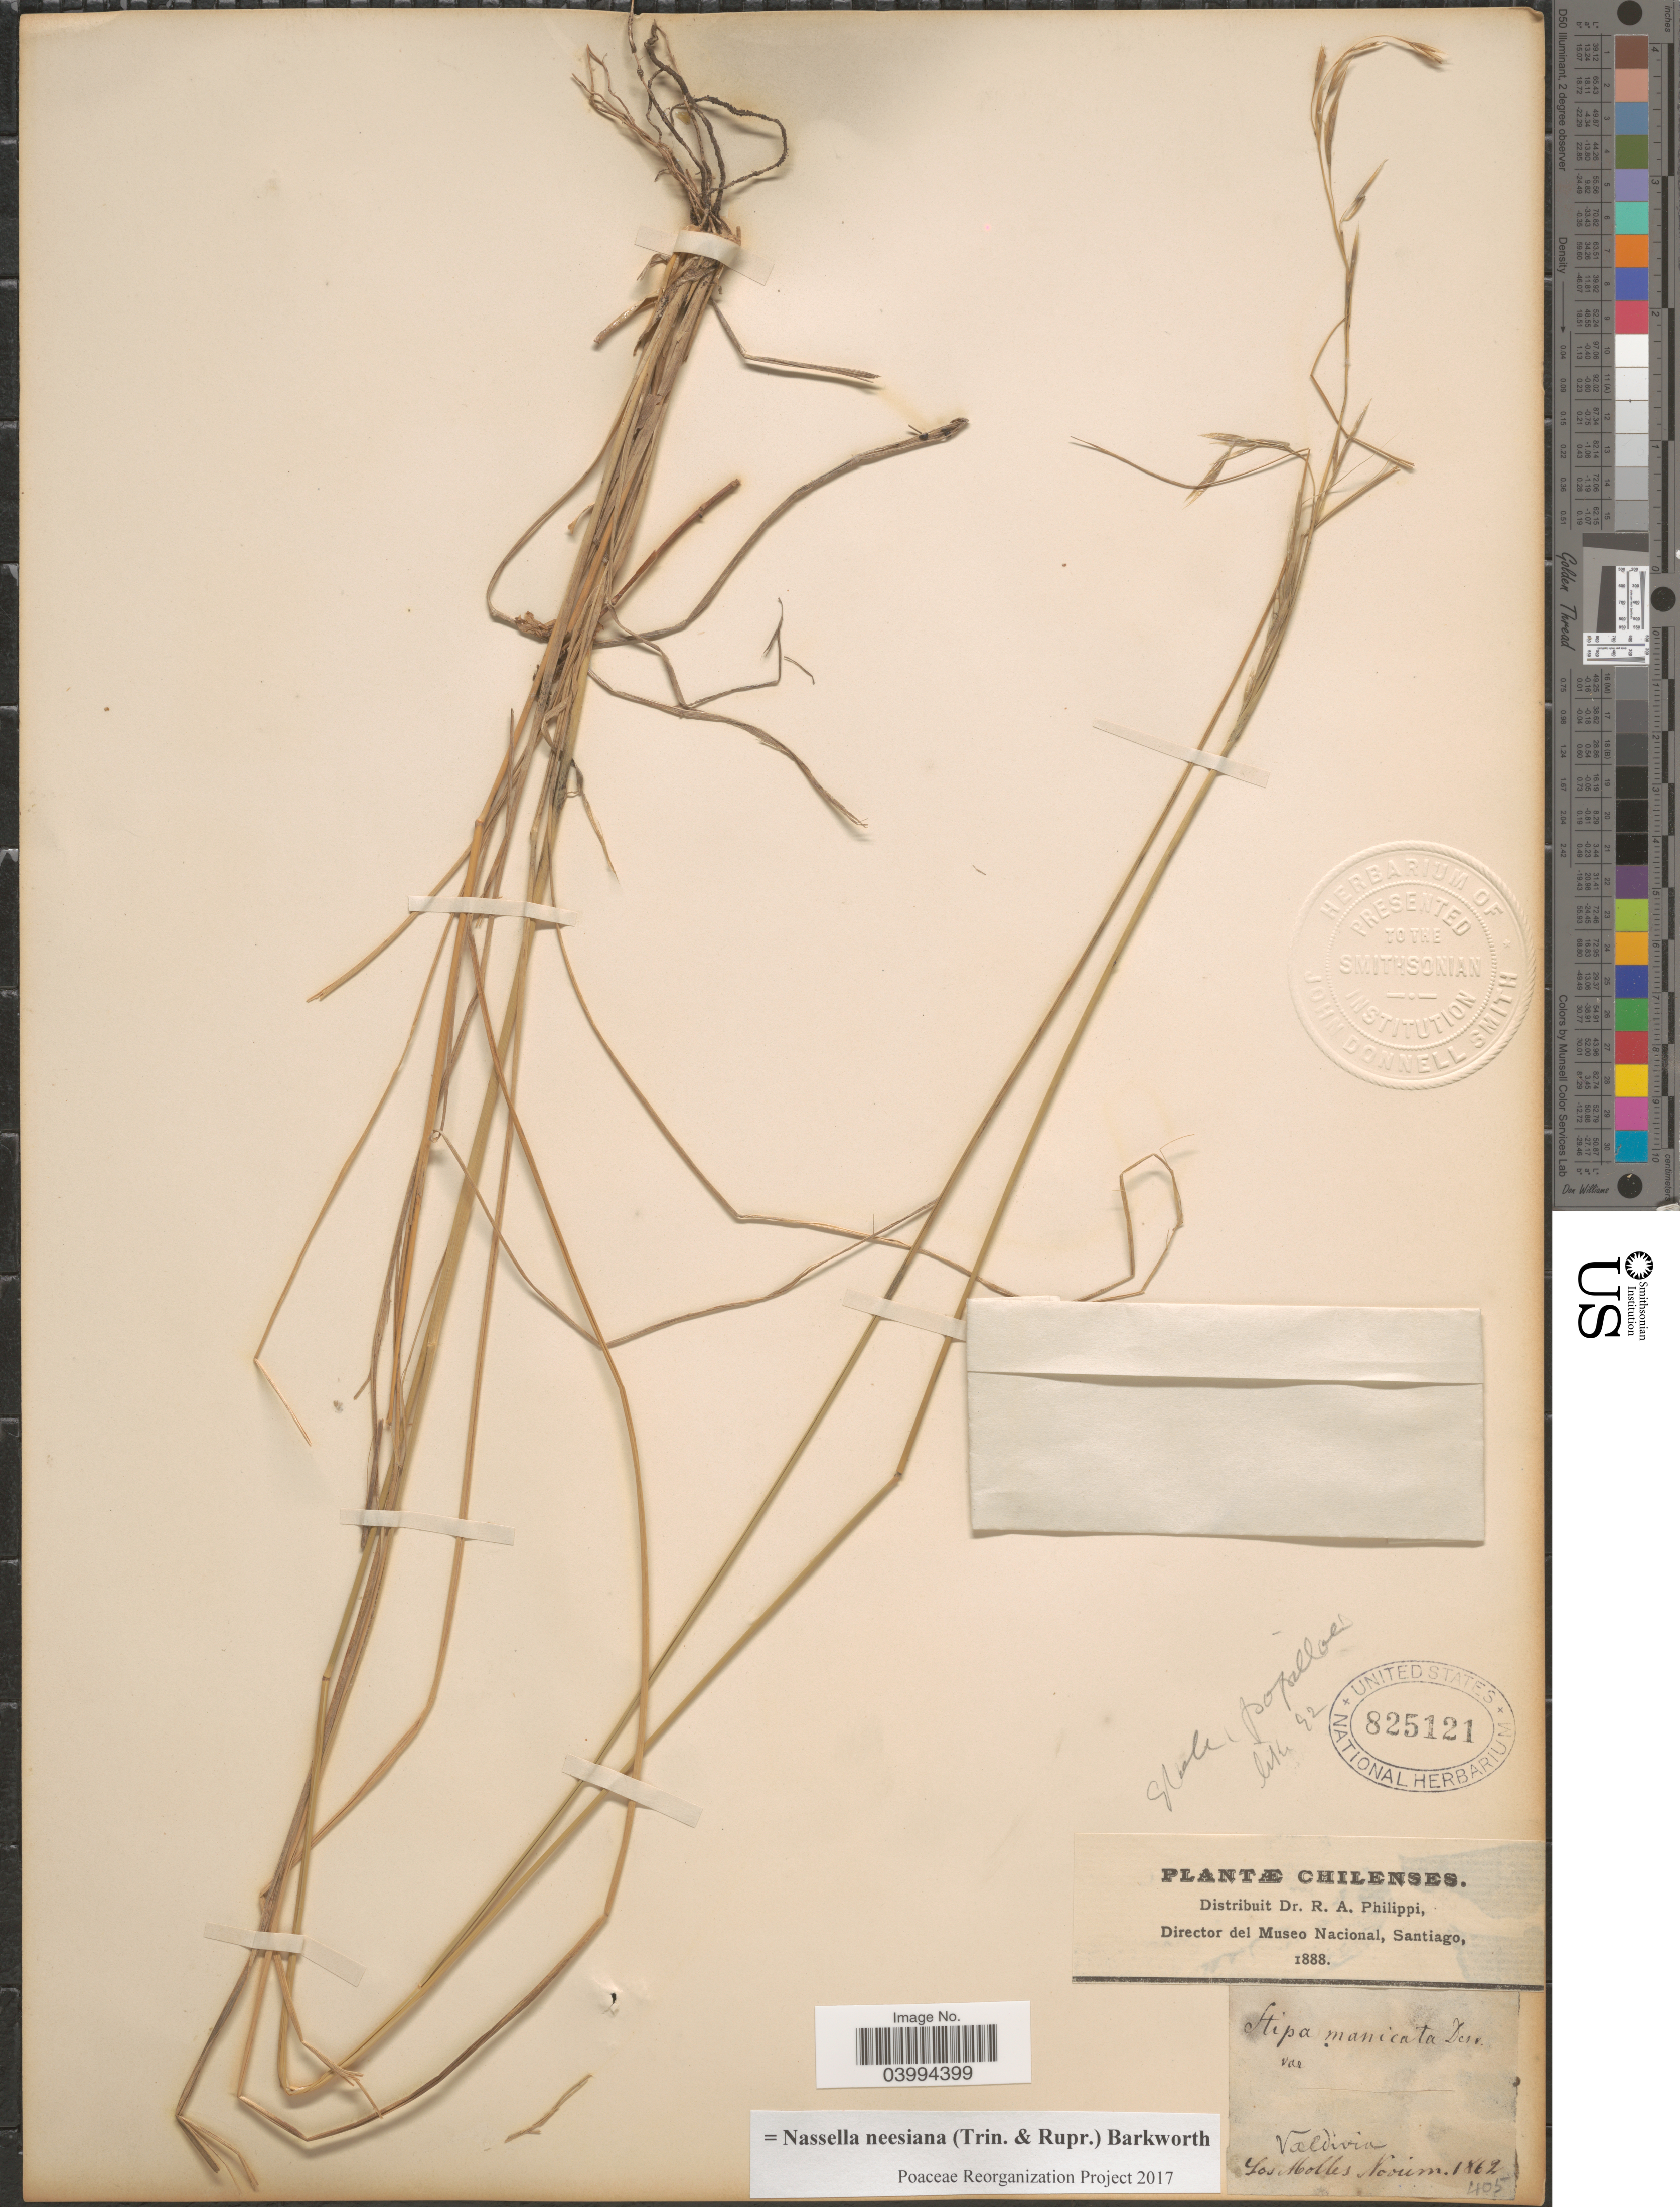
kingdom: Plantae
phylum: Tracheophyta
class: Liliopsida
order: Poales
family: Poaceae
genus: Nassella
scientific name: Nassella neesiana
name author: (Trin. & Rupr.) Barkworth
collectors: ex. herb. R.A. Philippi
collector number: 405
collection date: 1862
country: Chile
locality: Valdivia. Los Molles Novum.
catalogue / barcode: US 825121